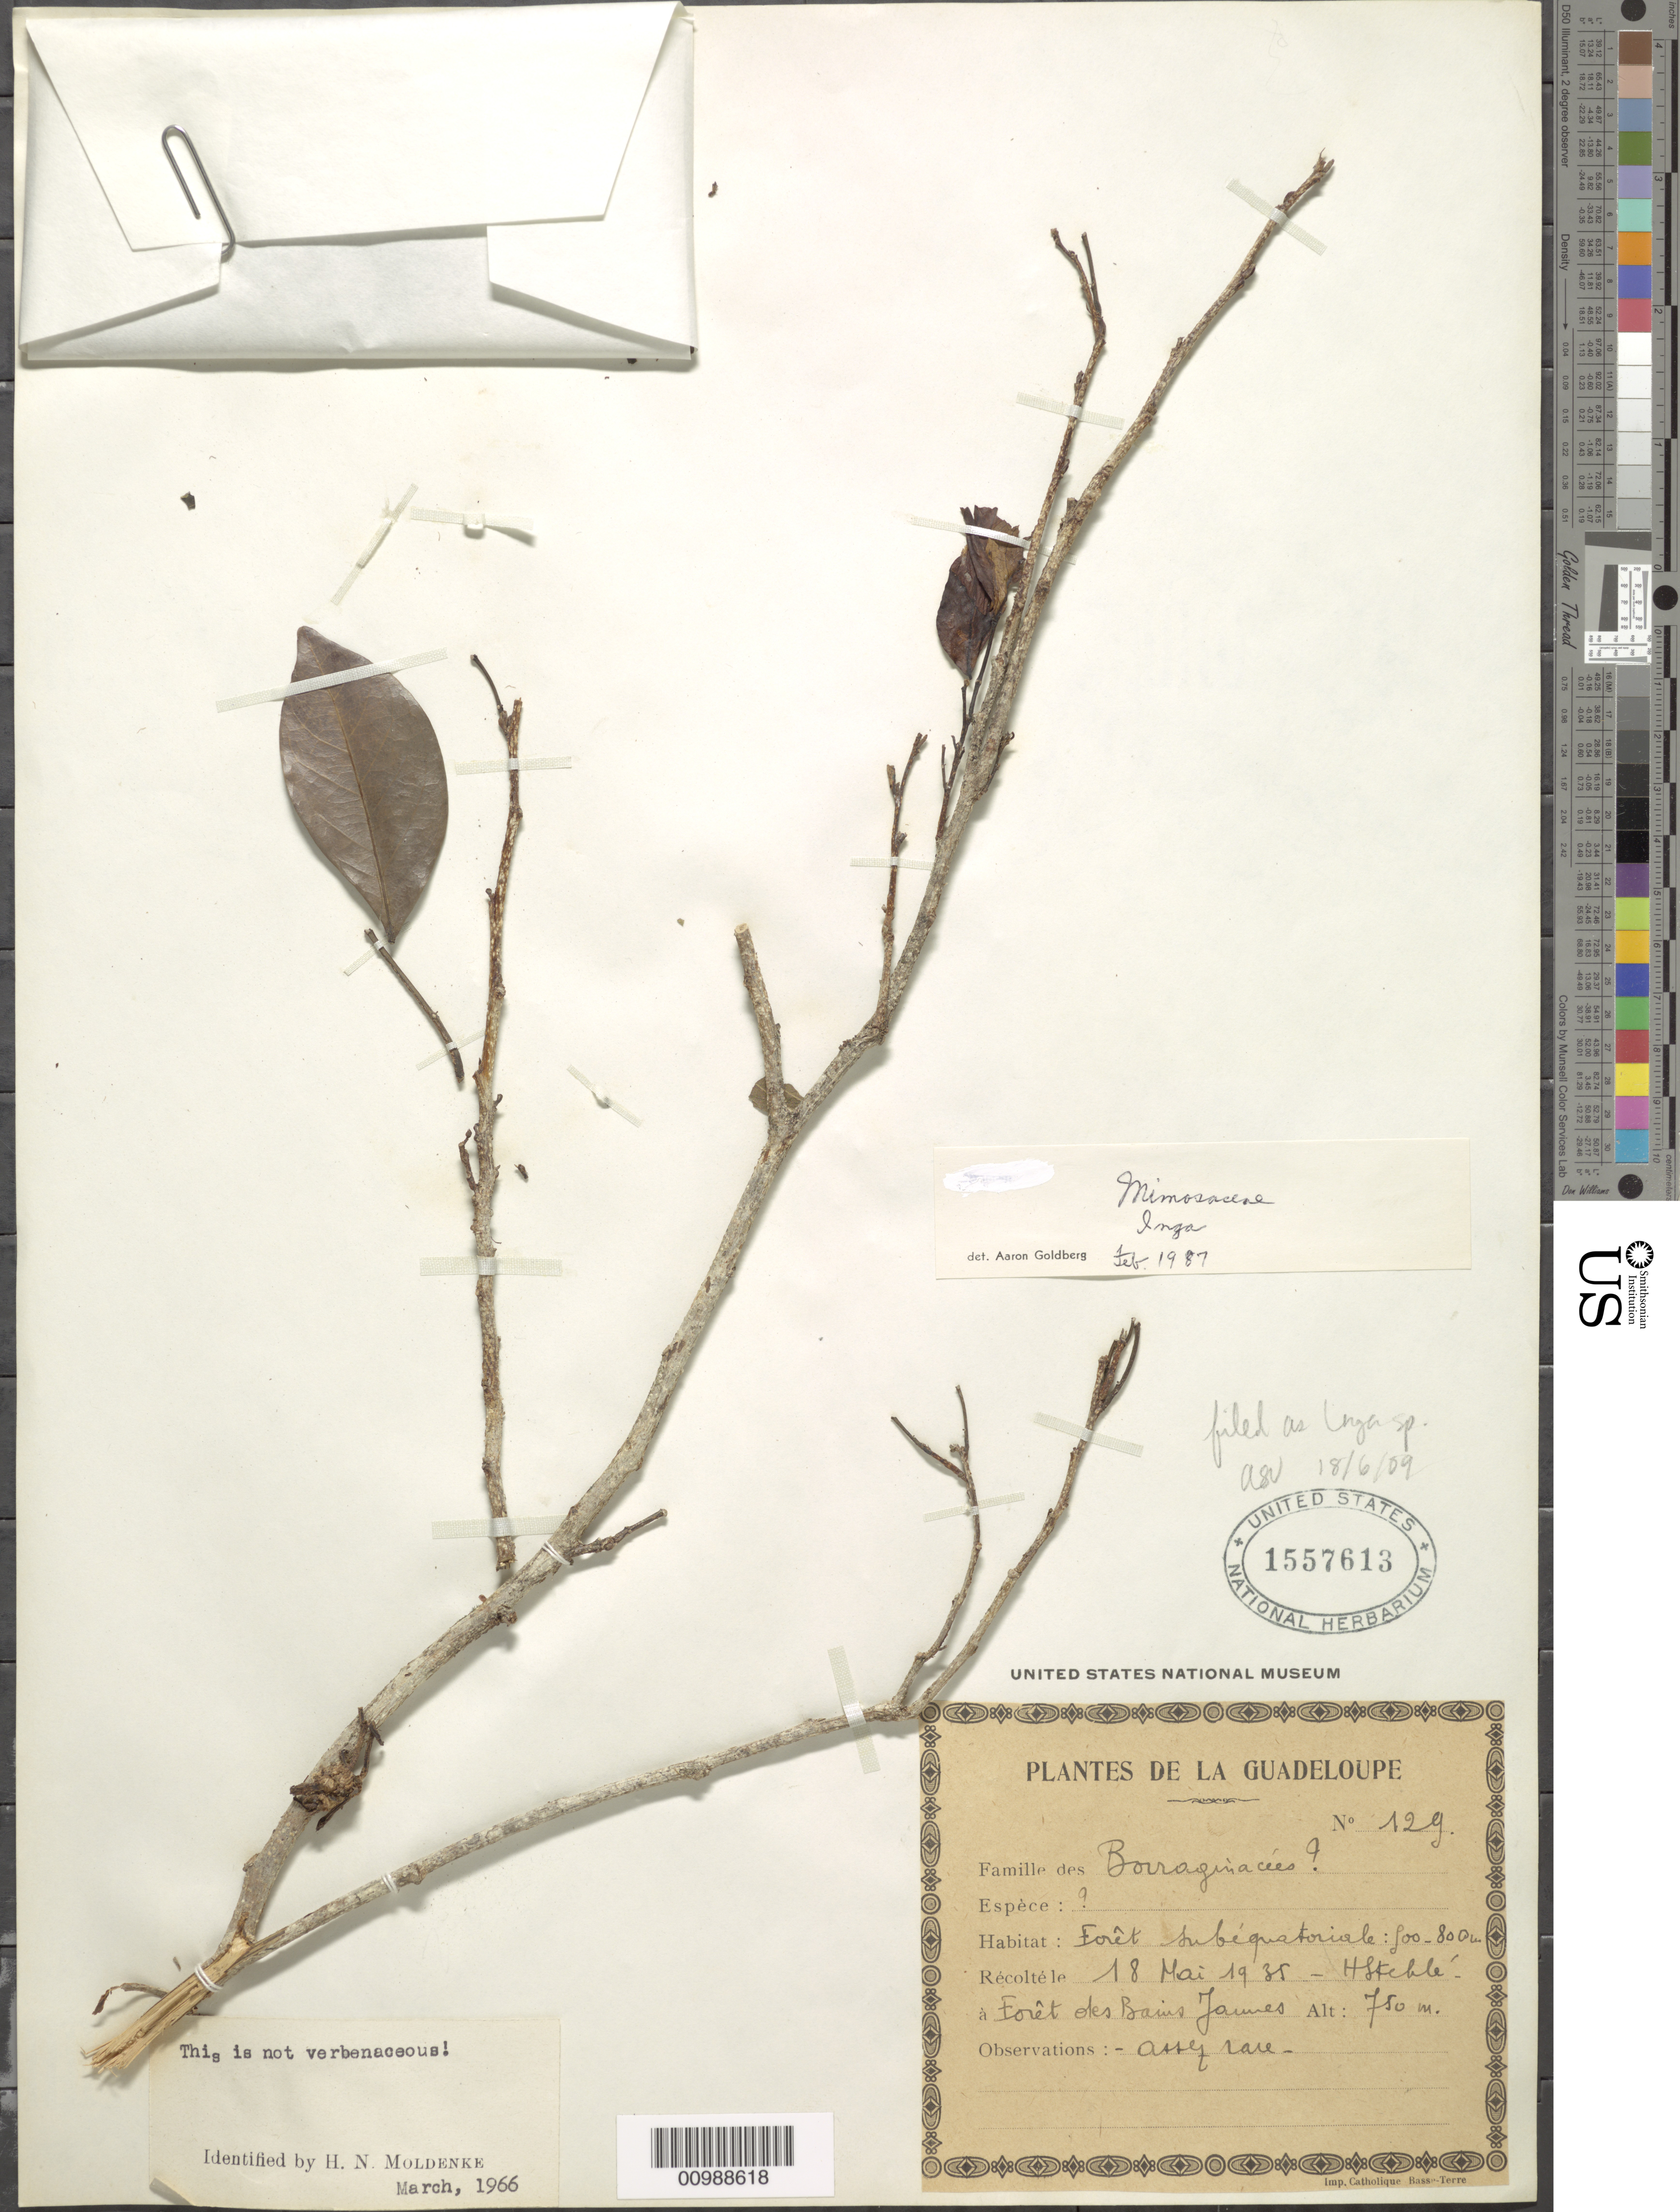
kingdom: Plantae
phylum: Tracheophyta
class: Magnoliopsida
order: Fabales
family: Fabaceae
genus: Inga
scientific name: Inga sp.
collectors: H. Stehlé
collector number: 129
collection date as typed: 18 May 1935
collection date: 1935-05-18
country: Guadeloupe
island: Basse Terre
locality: St. Claude, Bains Jaunes (Yellow Baths)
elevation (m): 750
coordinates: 0 N, 0 E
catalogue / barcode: US 1557613